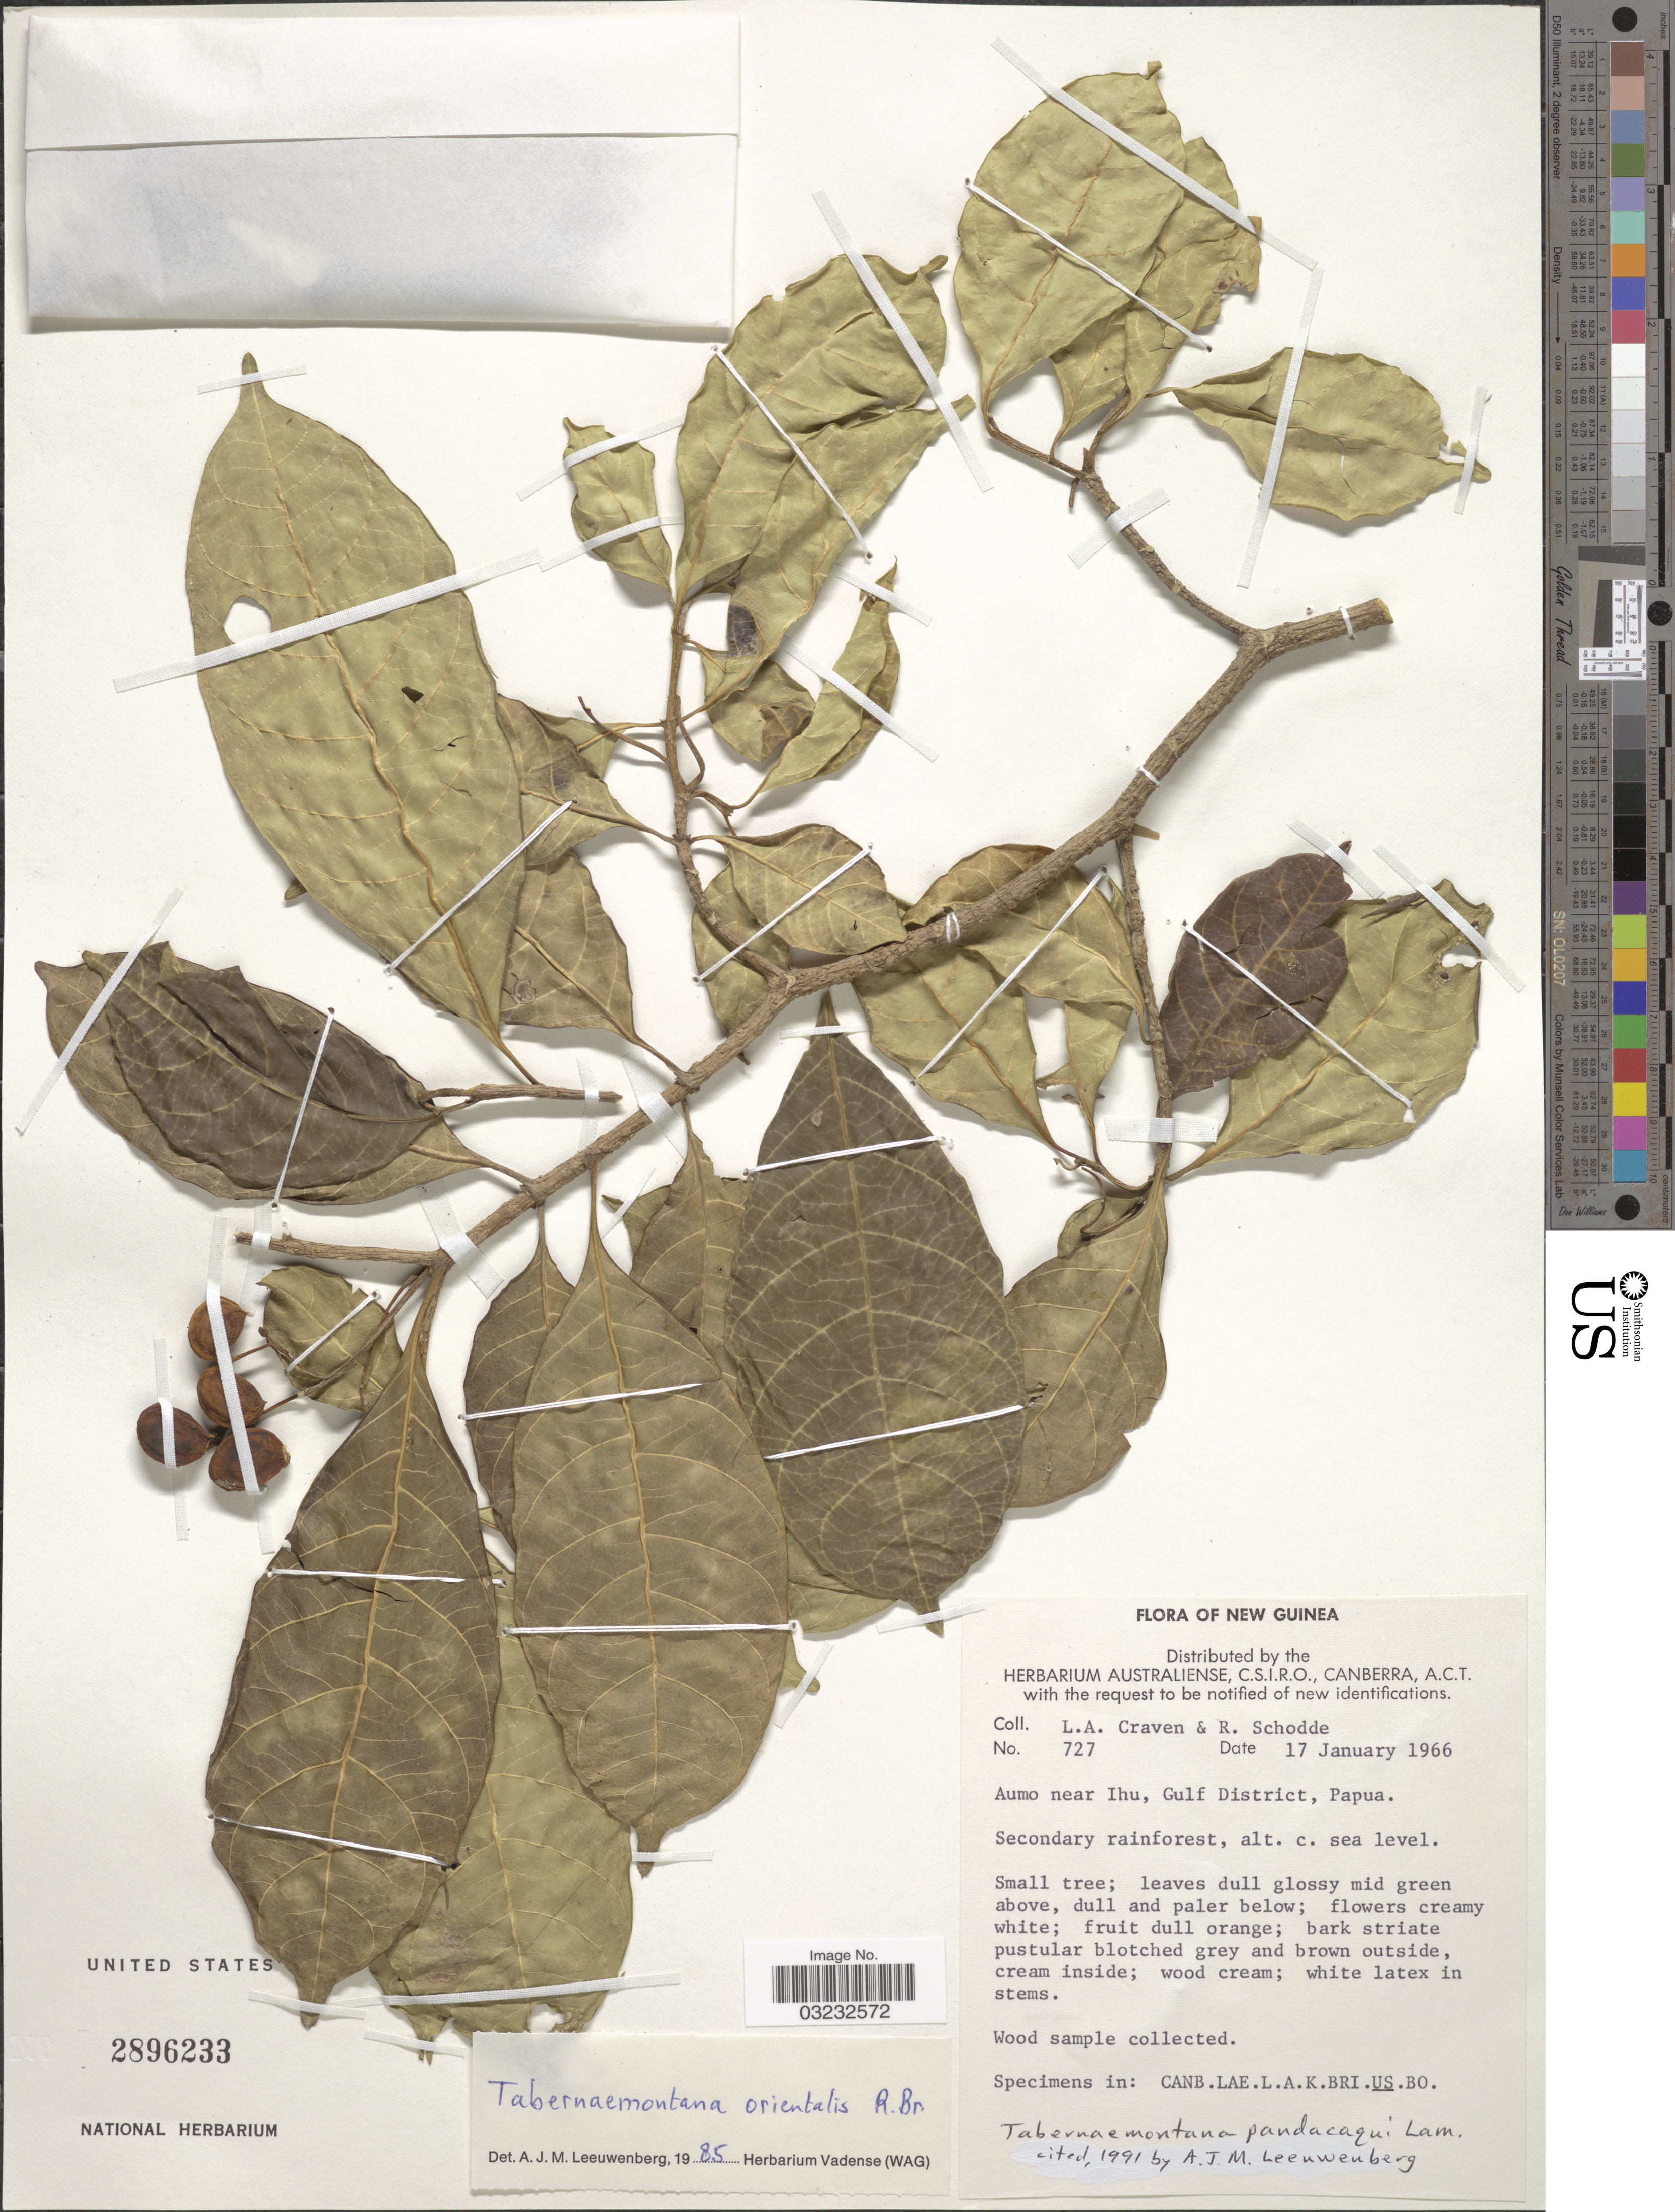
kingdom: Plantae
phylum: Tracheophyta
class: Magnoliopsida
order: Gentianales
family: Apocynaceae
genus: Tabernaemontana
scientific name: Tabernaemontana pandacaqui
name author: Poir.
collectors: L. A. Craven & R. Schodde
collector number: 727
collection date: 1966-01-17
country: Papua New Guinea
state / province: Gulf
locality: New Guinea, Aumo near Ihu, Gulf District, Papua.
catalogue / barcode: US 2896233